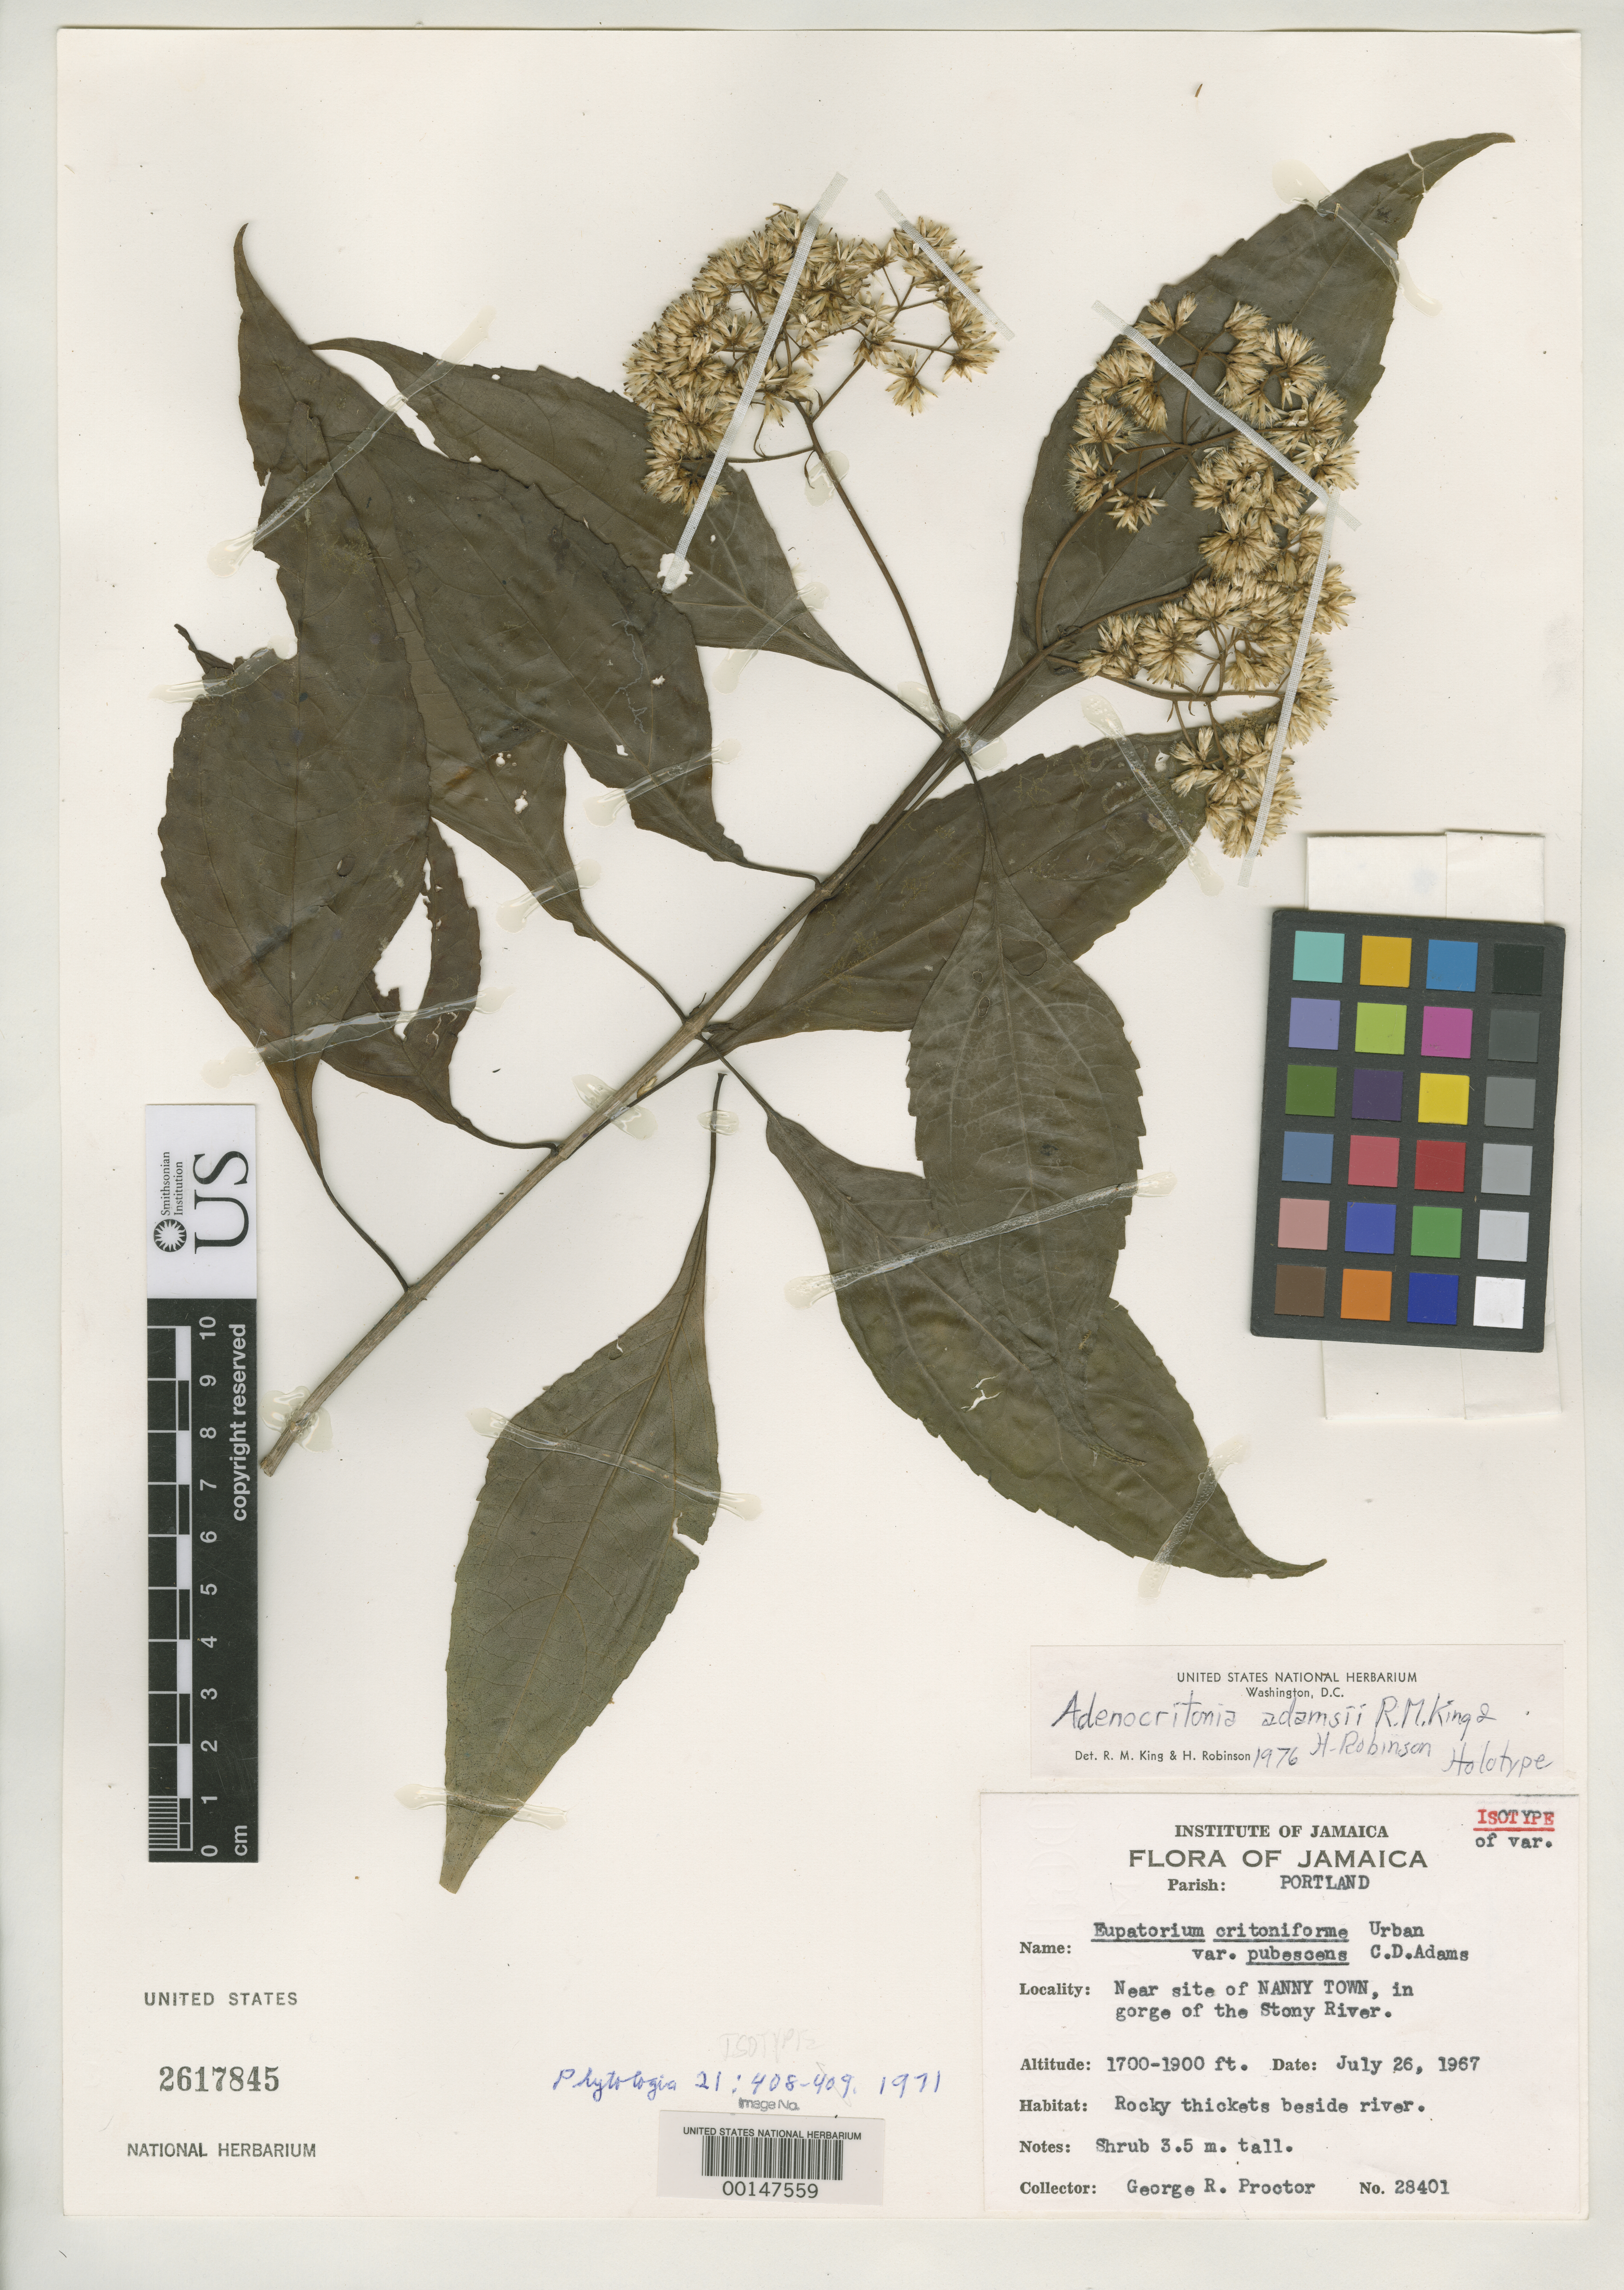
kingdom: Plantae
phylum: Tracheophyta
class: Magnoliopsida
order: Asterales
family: Asteraceae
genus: Eupatorium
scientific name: Eupatorium critoniforme var. pubescens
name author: C.D. Adams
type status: Isotype; Holotype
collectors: G. R. Proctor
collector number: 28401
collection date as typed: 26 Jul 1967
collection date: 1967-07-26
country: Jamaica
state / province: Portland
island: Greater Antilles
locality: Nanny Town, Stony River.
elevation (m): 518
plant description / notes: Adenocritonia adamsii R.M. King & H. Rob. was published as a new taxon (not a replacement name) with Eupatorium critoniforme var. pubescens C.D. Adams cited in synonymy; the two names are based on the same collection but have different holotypes.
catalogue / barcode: US 2617845